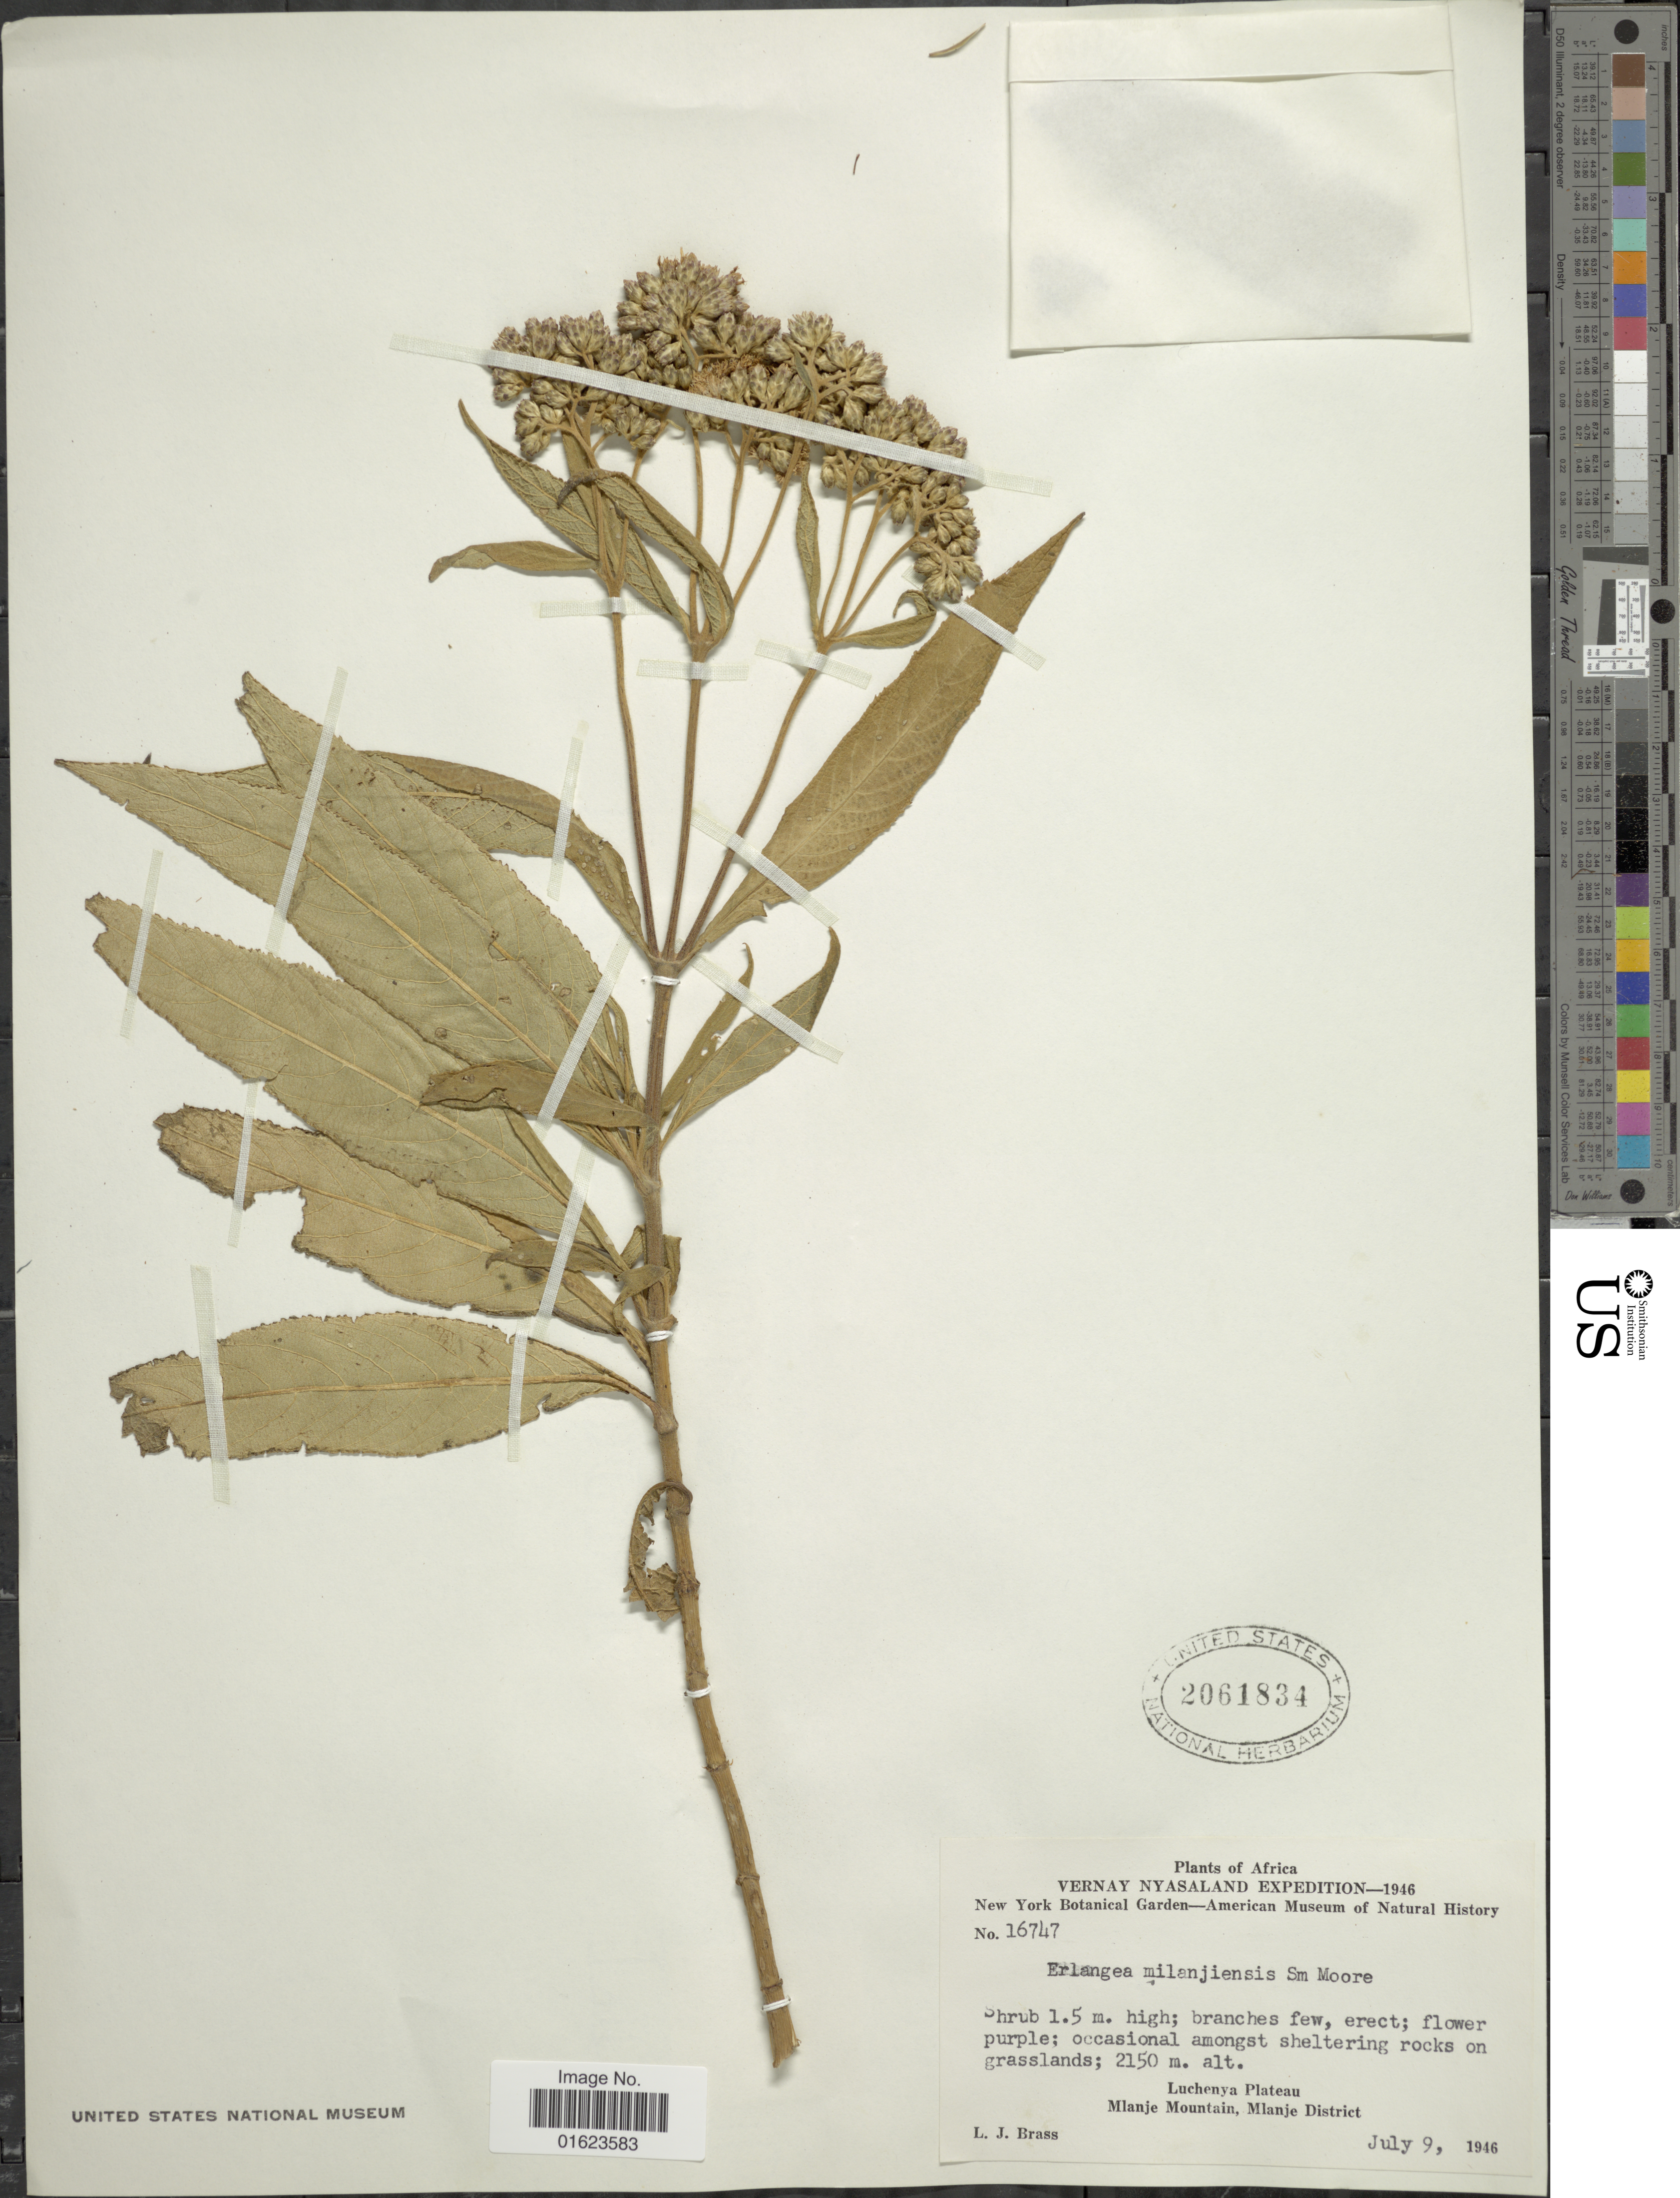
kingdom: Plantae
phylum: Tracheophyta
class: Magnoliopsida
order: Asterales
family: Asteraceae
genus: Bothriocline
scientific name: Bothriocline milanjiensis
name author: (S. Moore) Wild & G.V. Pope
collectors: L. J. Brass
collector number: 16747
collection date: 1946-07-09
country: Malawi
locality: Nyasaland. Luchenya Plateau, Mlanje Mountain, Mlanje District.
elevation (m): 2150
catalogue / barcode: US 2061834